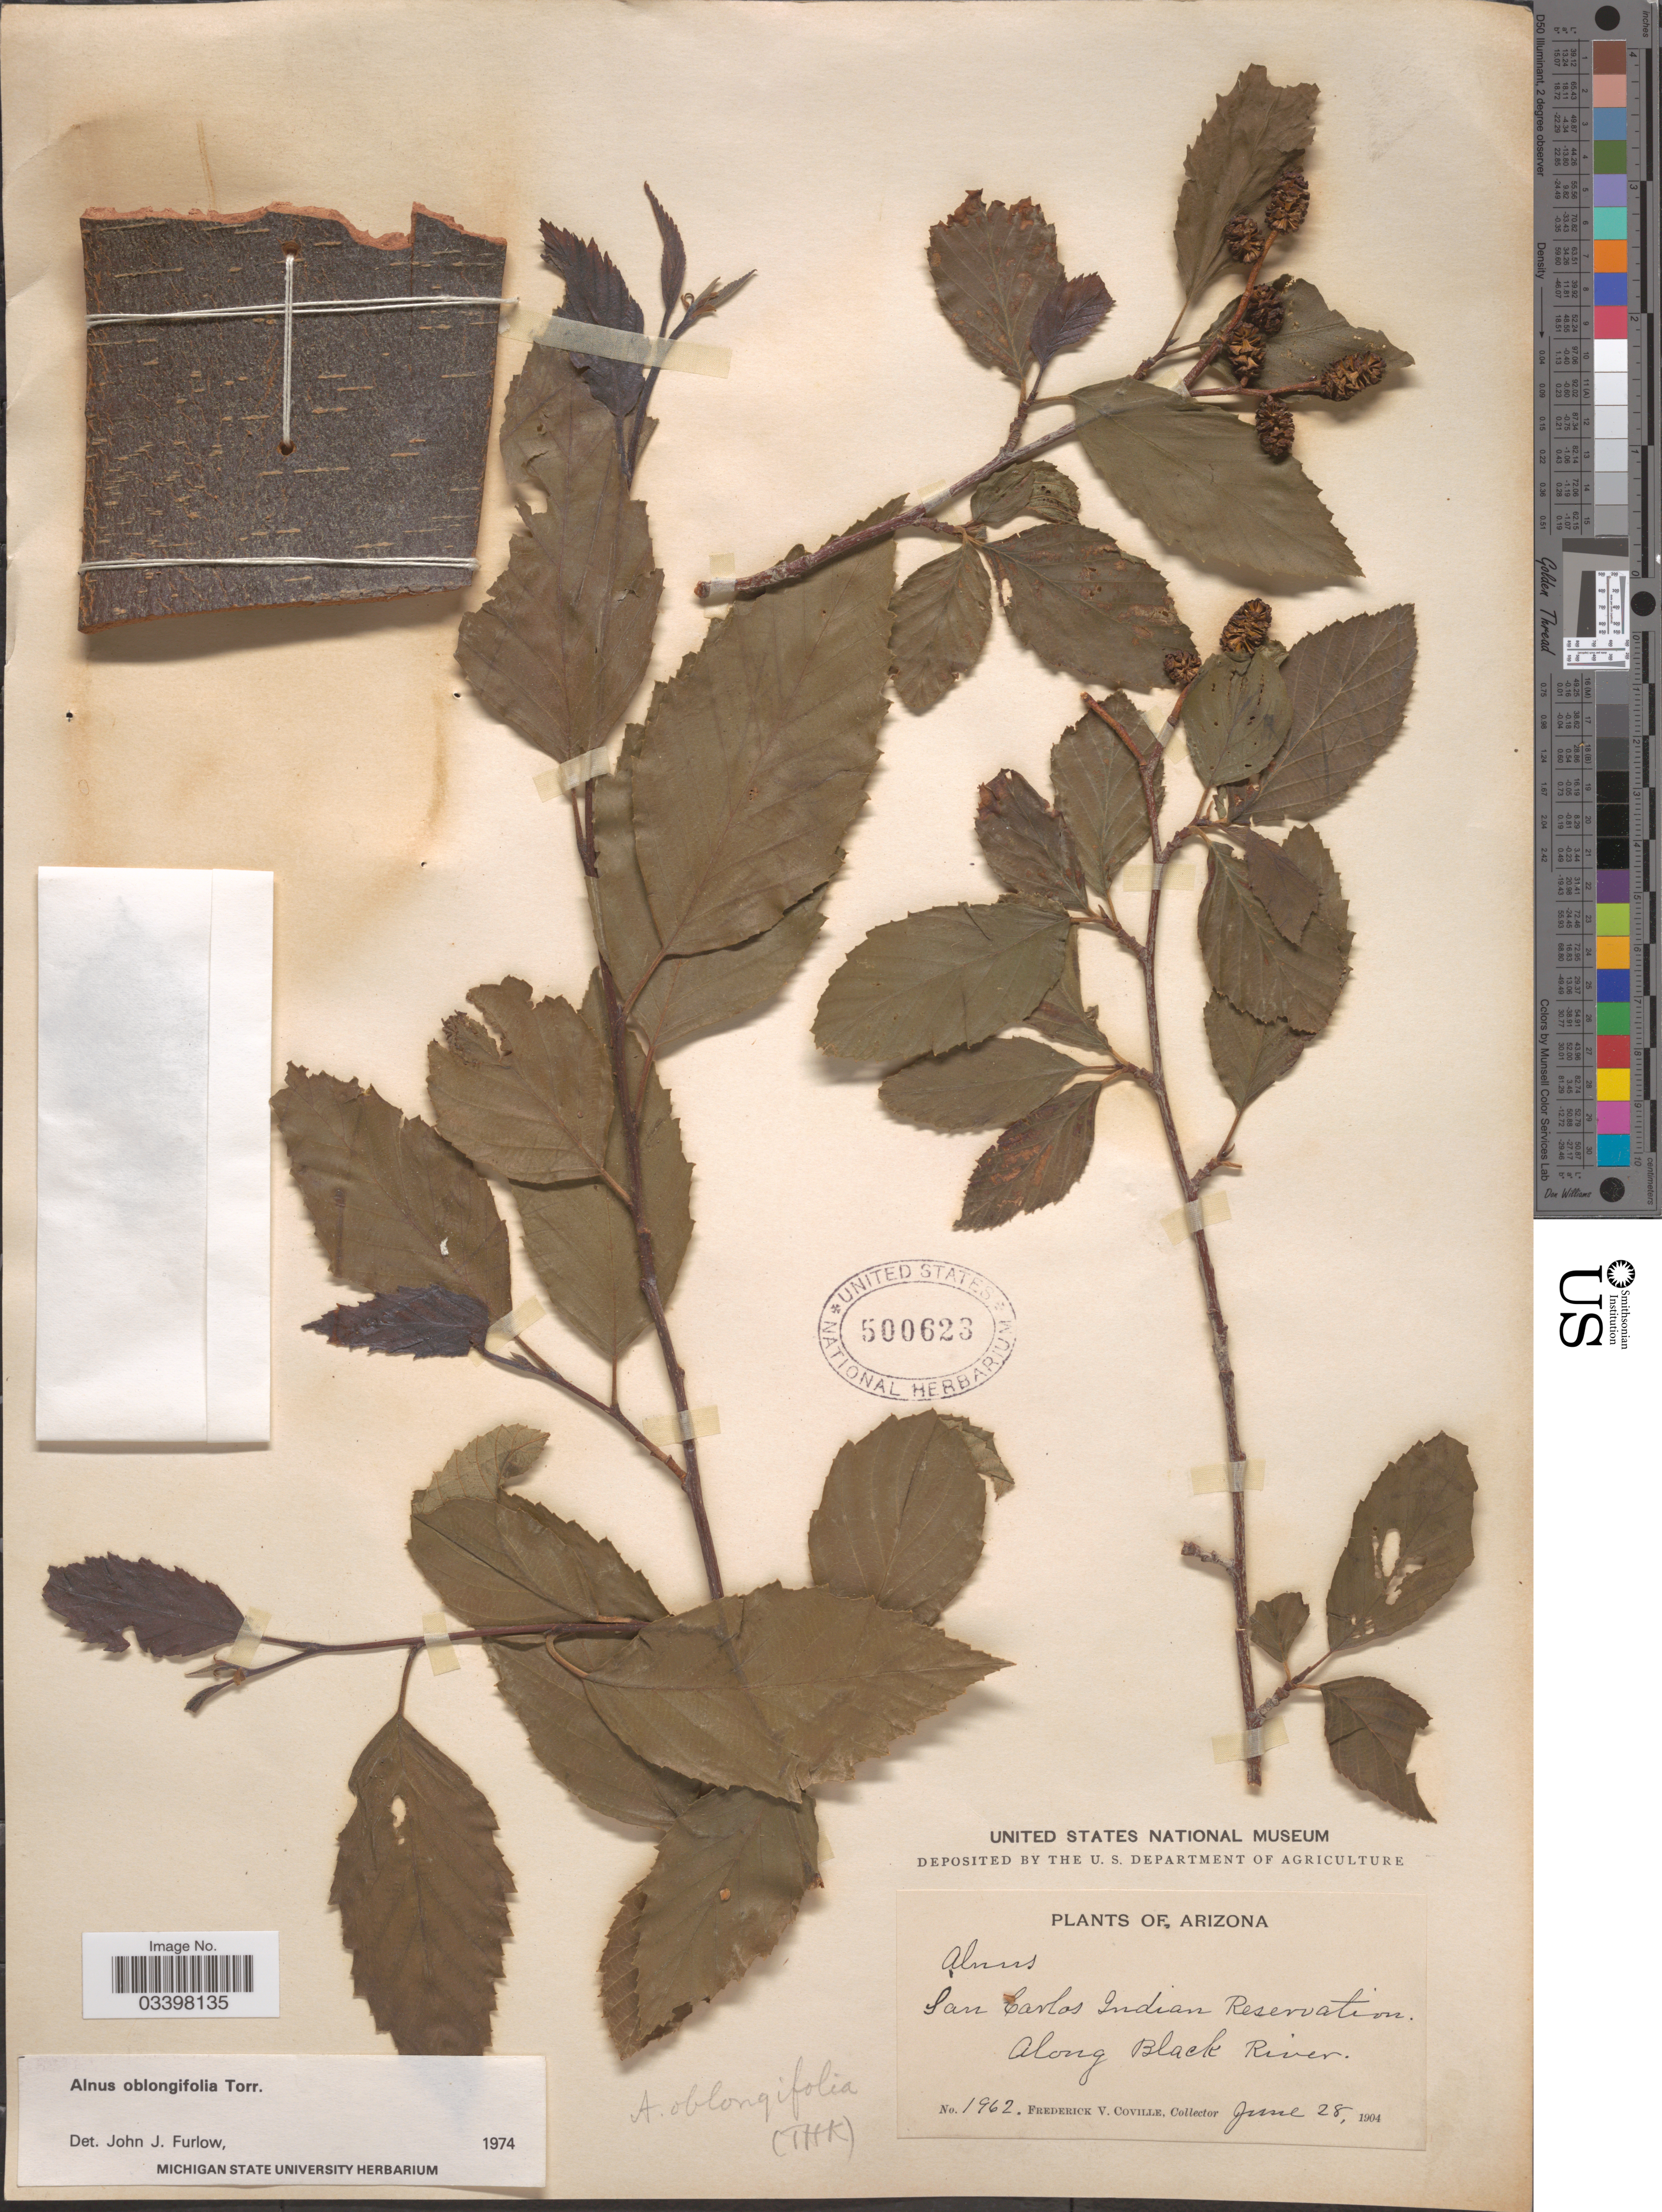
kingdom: Plantae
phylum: Tracheophyta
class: Magnoliopsida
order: Fagales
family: Betulaceae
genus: Alnus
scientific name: Alnus oblongifolia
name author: Torr. in Emory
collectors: F. V. Coville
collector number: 1962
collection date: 1904-06-28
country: United States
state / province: Arizona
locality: San Carlos Indian Reservation. Along Black River.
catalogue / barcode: US 500623